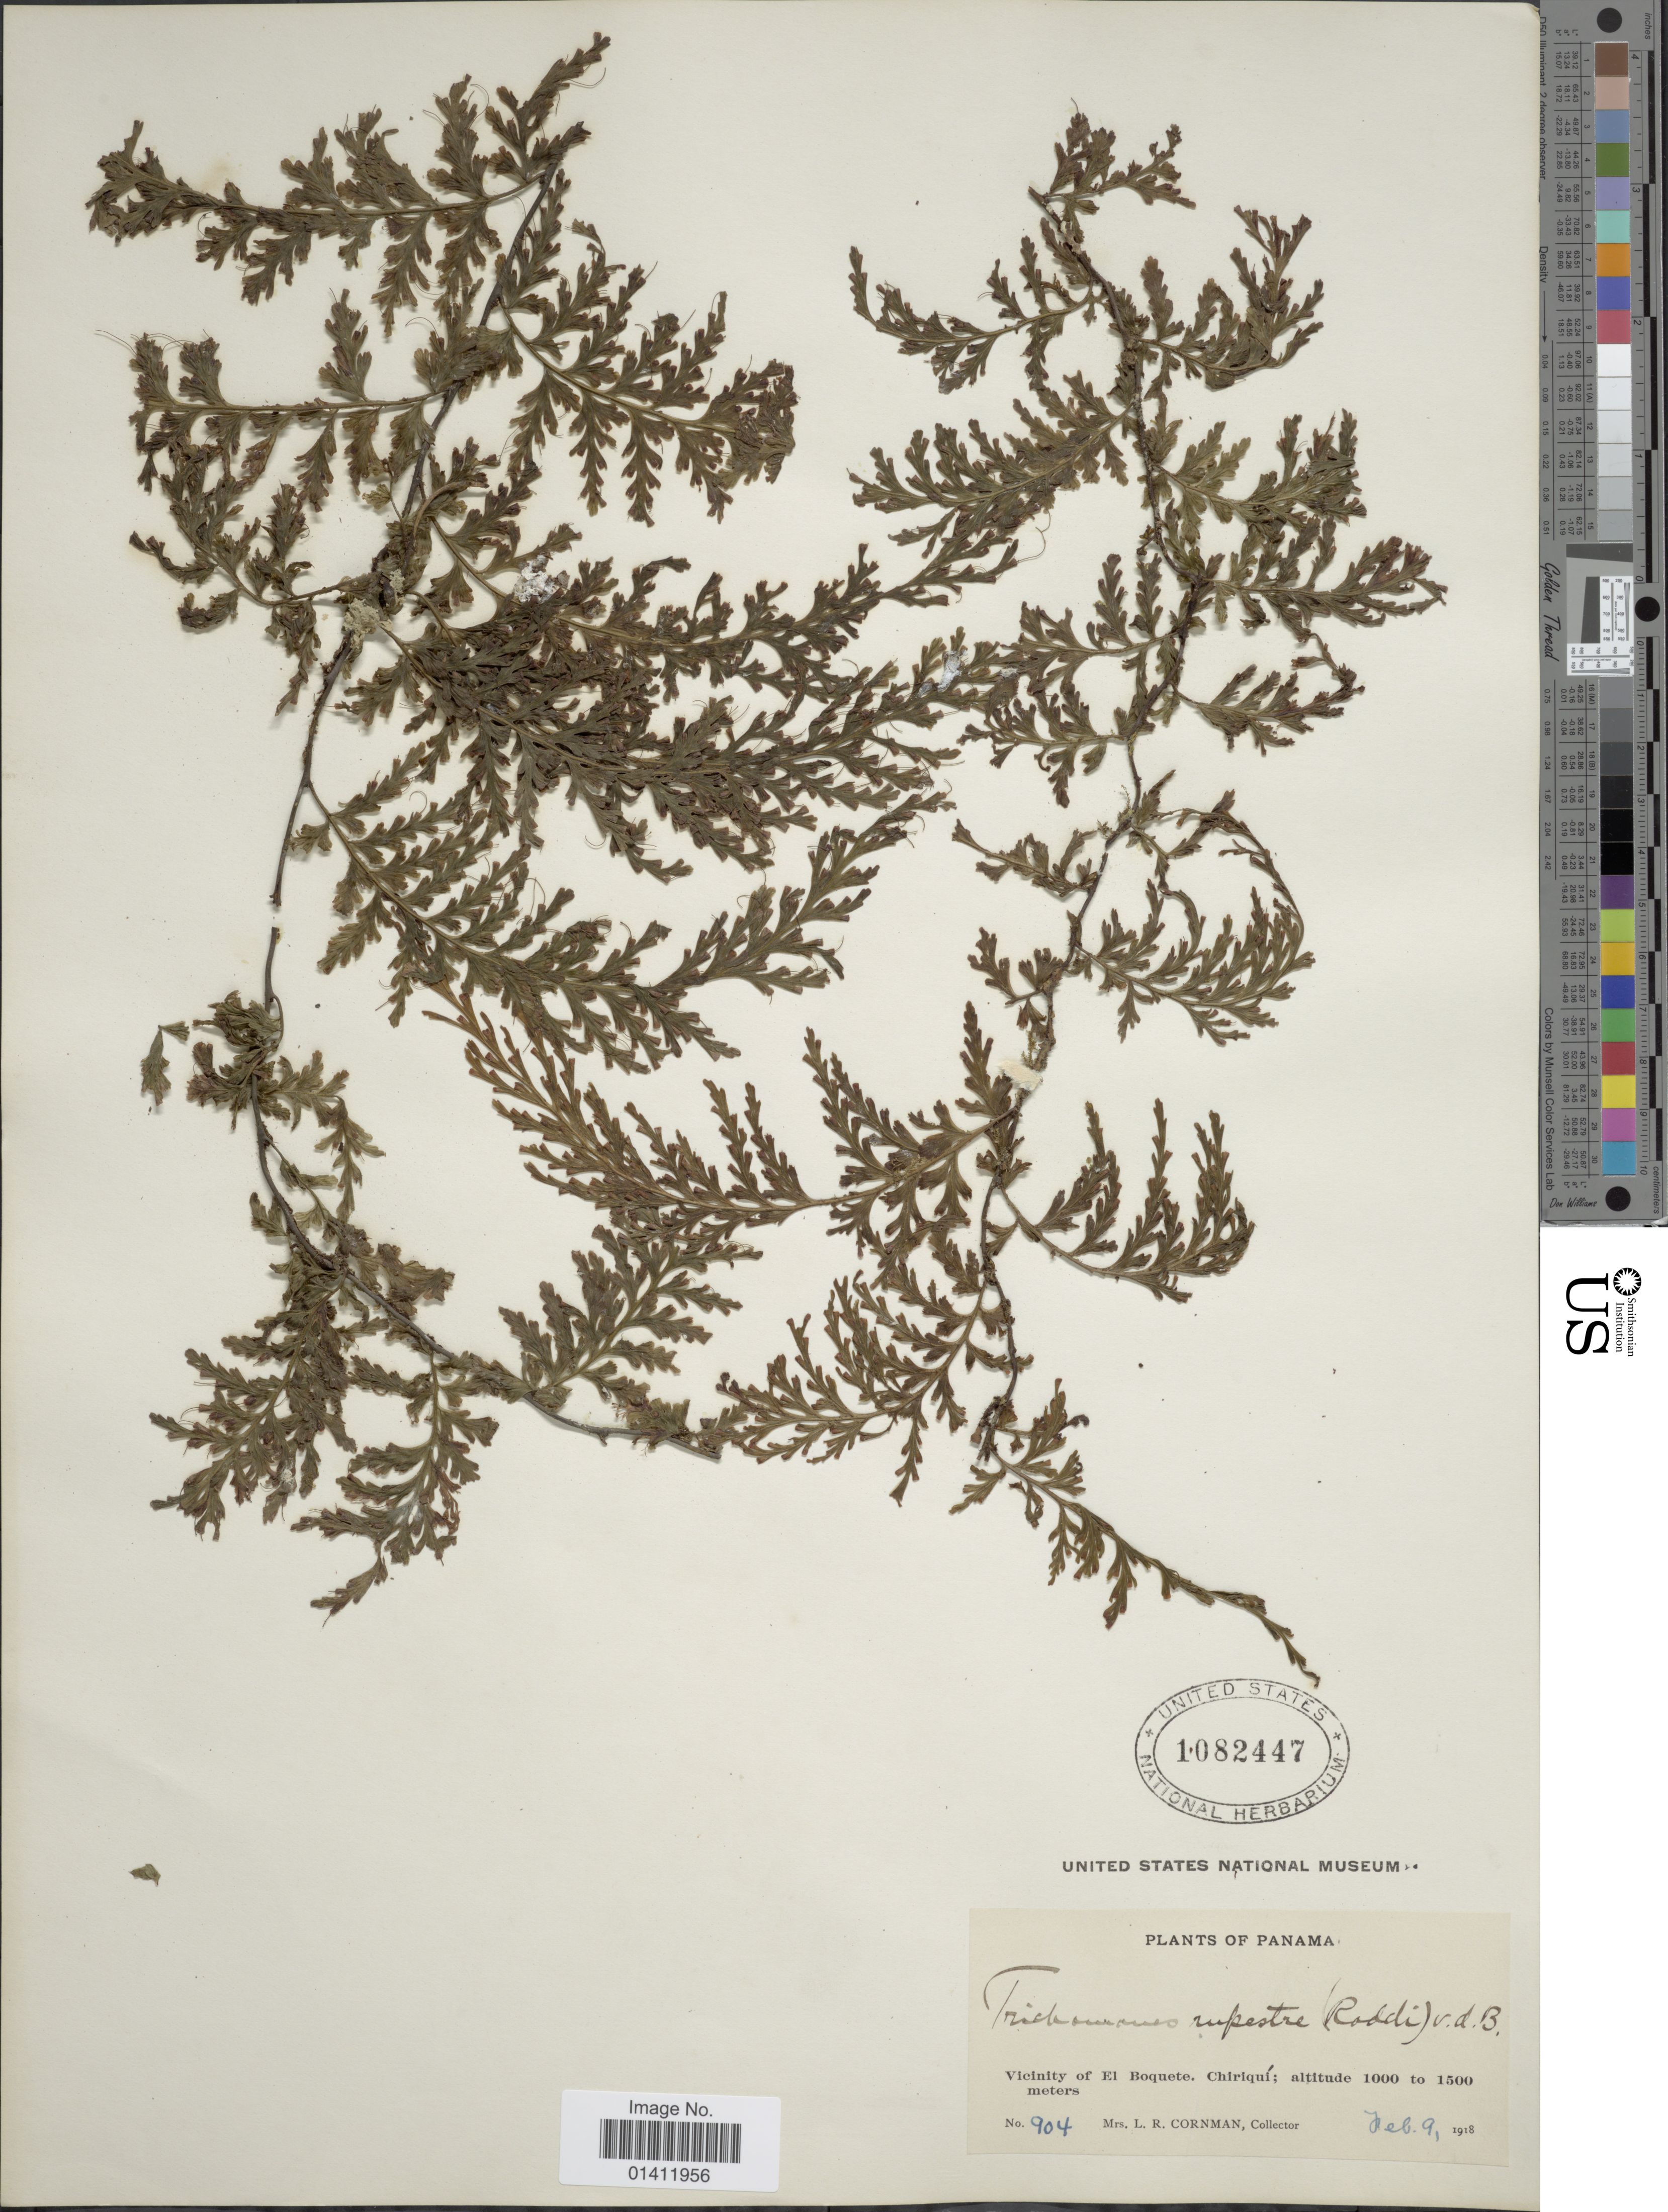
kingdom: Plantae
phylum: Tracheophyta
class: Polypodiopsida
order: Hymenophyllales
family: Hymenophyllaceae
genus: Vandenboschia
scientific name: Vandenboschia rupestris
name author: (Raddi) Ebihara & K. Iwats.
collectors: L. Cornman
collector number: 904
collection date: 1918-02-09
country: Panama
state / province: Chiriqui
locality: Vicinity of El Boquete.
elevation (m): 1000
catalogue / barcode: US 1082447